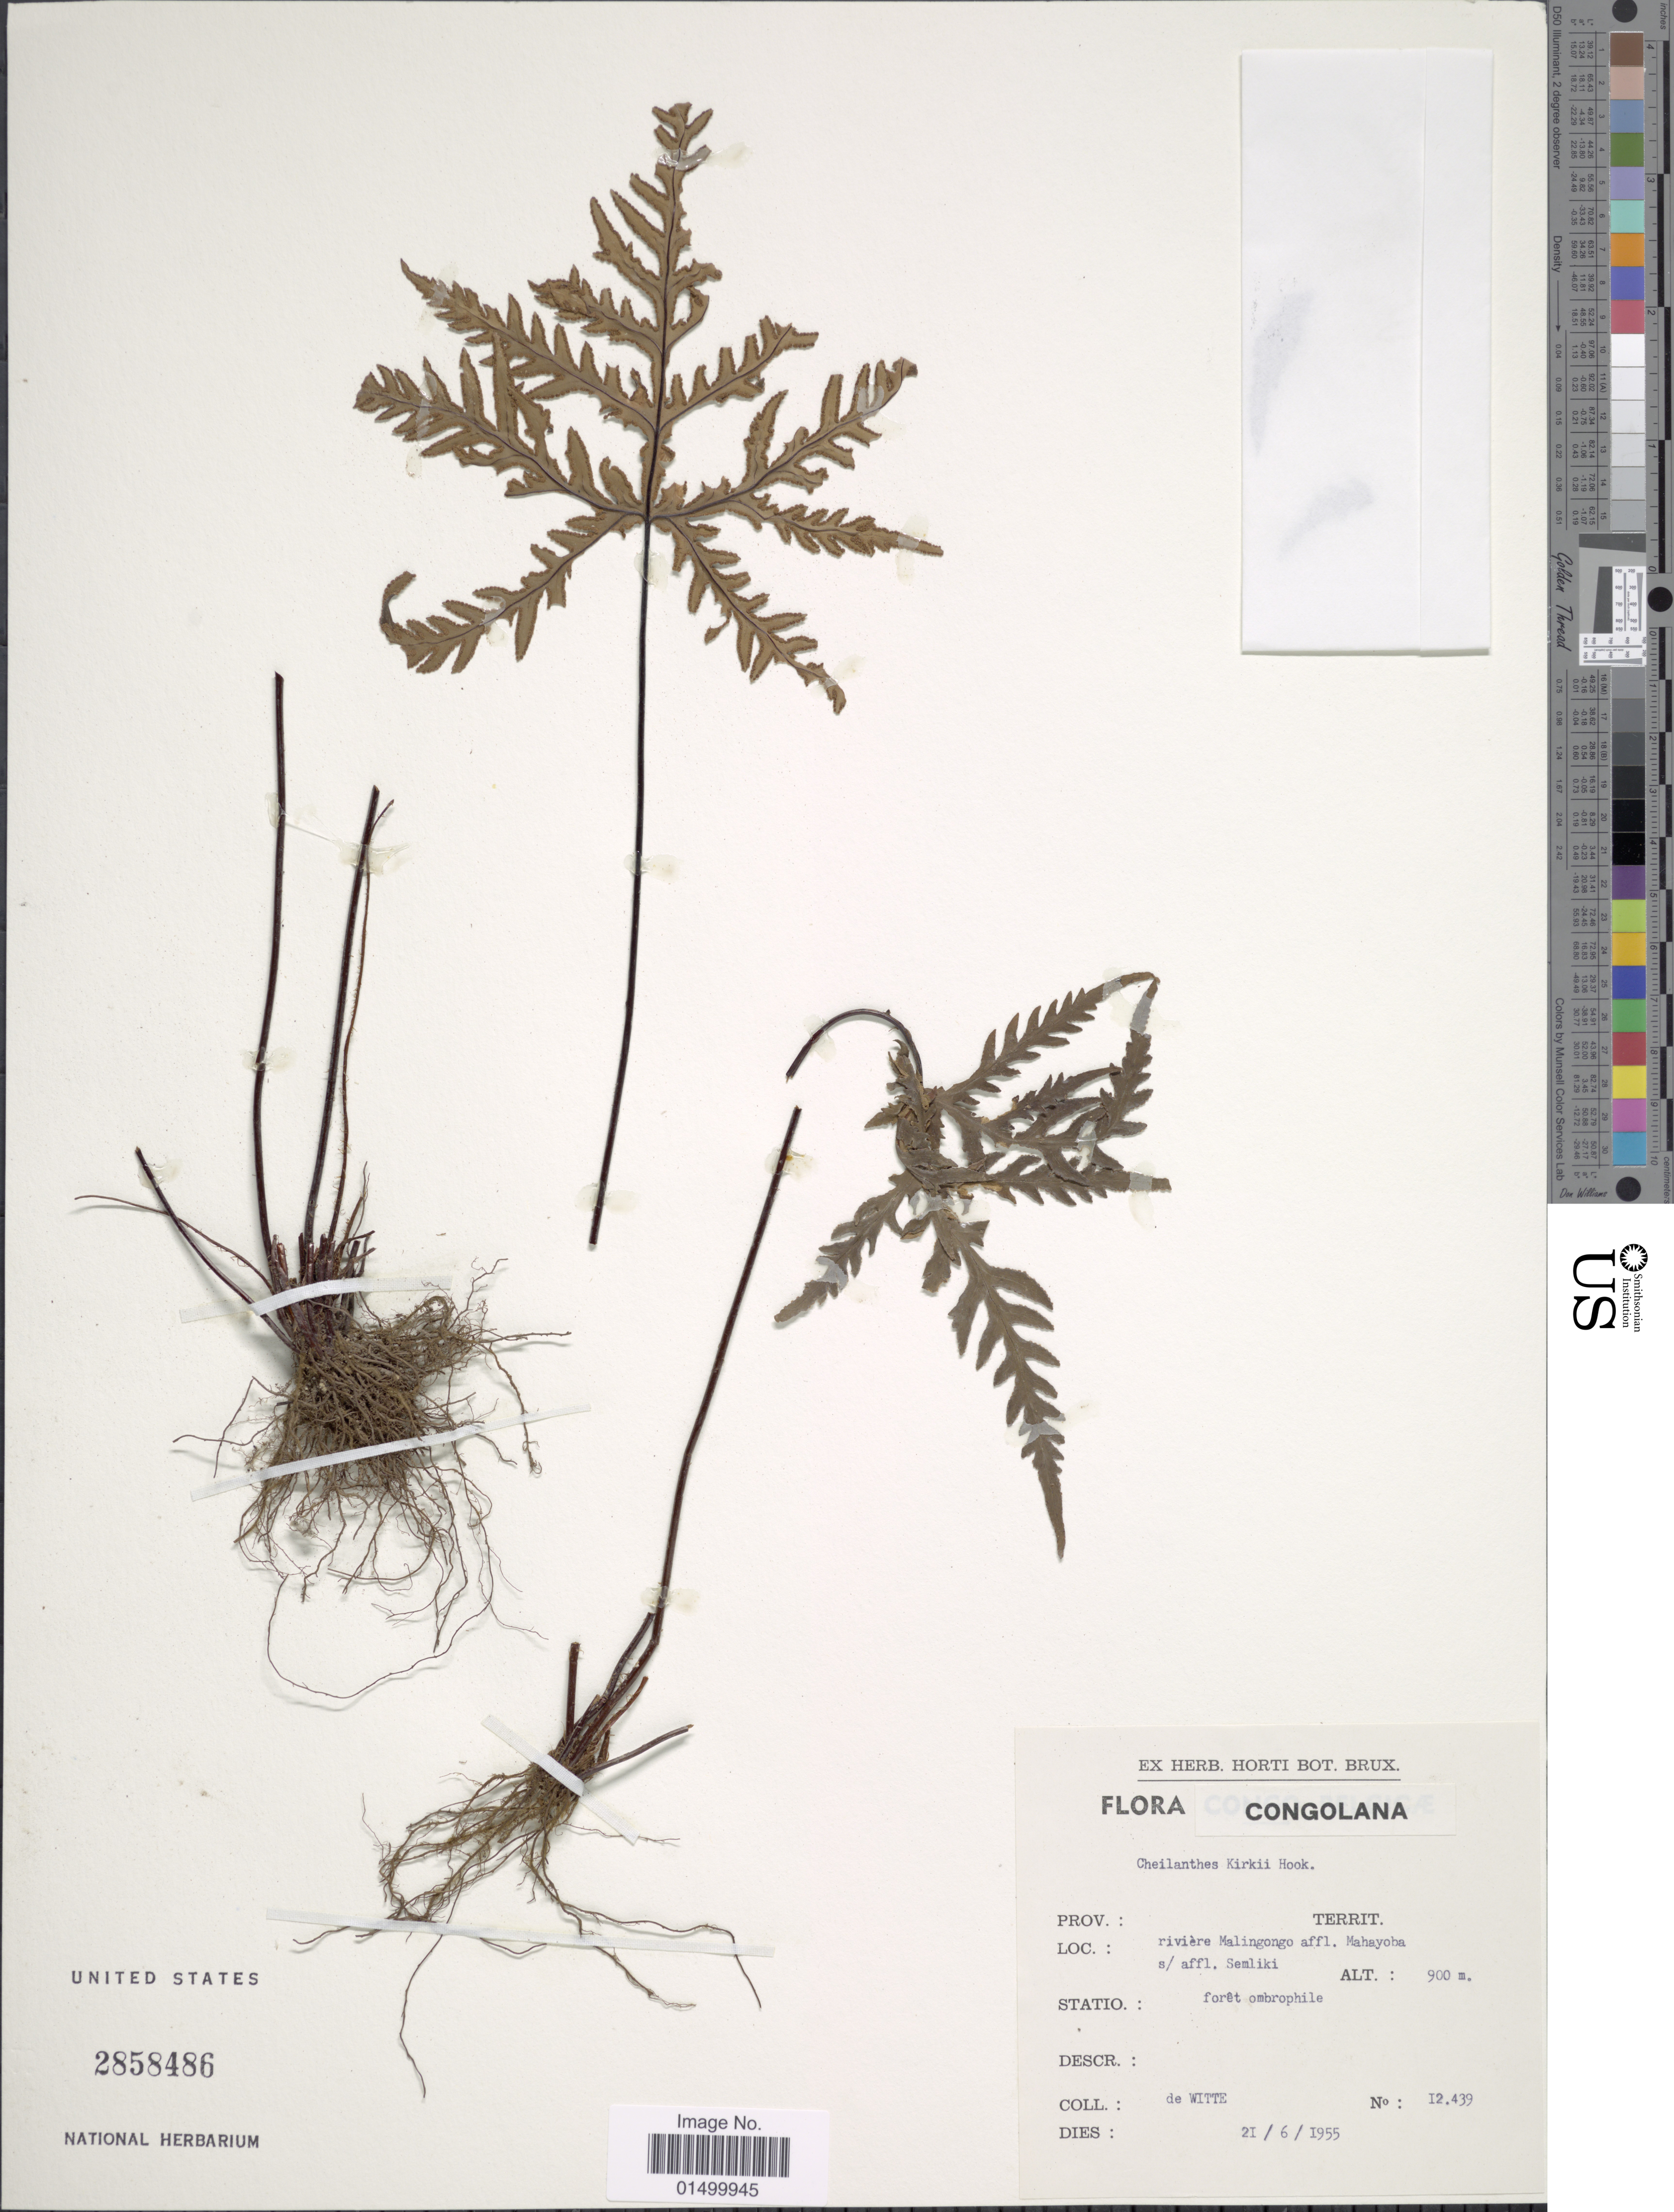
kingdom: Plantae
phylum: Tracheophyta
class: Polypodiopsida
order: Polypodiales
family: Pteridaceae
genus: Cheilanthes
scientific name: Cheilanthes kirkii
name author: Hook.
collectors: -. de Witte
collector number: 12439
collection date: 1955-06-21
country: Congo, Democratic Republic of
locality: Congolana, riviere Malingongo affl. Mahayoba s/ affl. Semliki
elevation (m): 900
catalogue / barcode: US 2858486